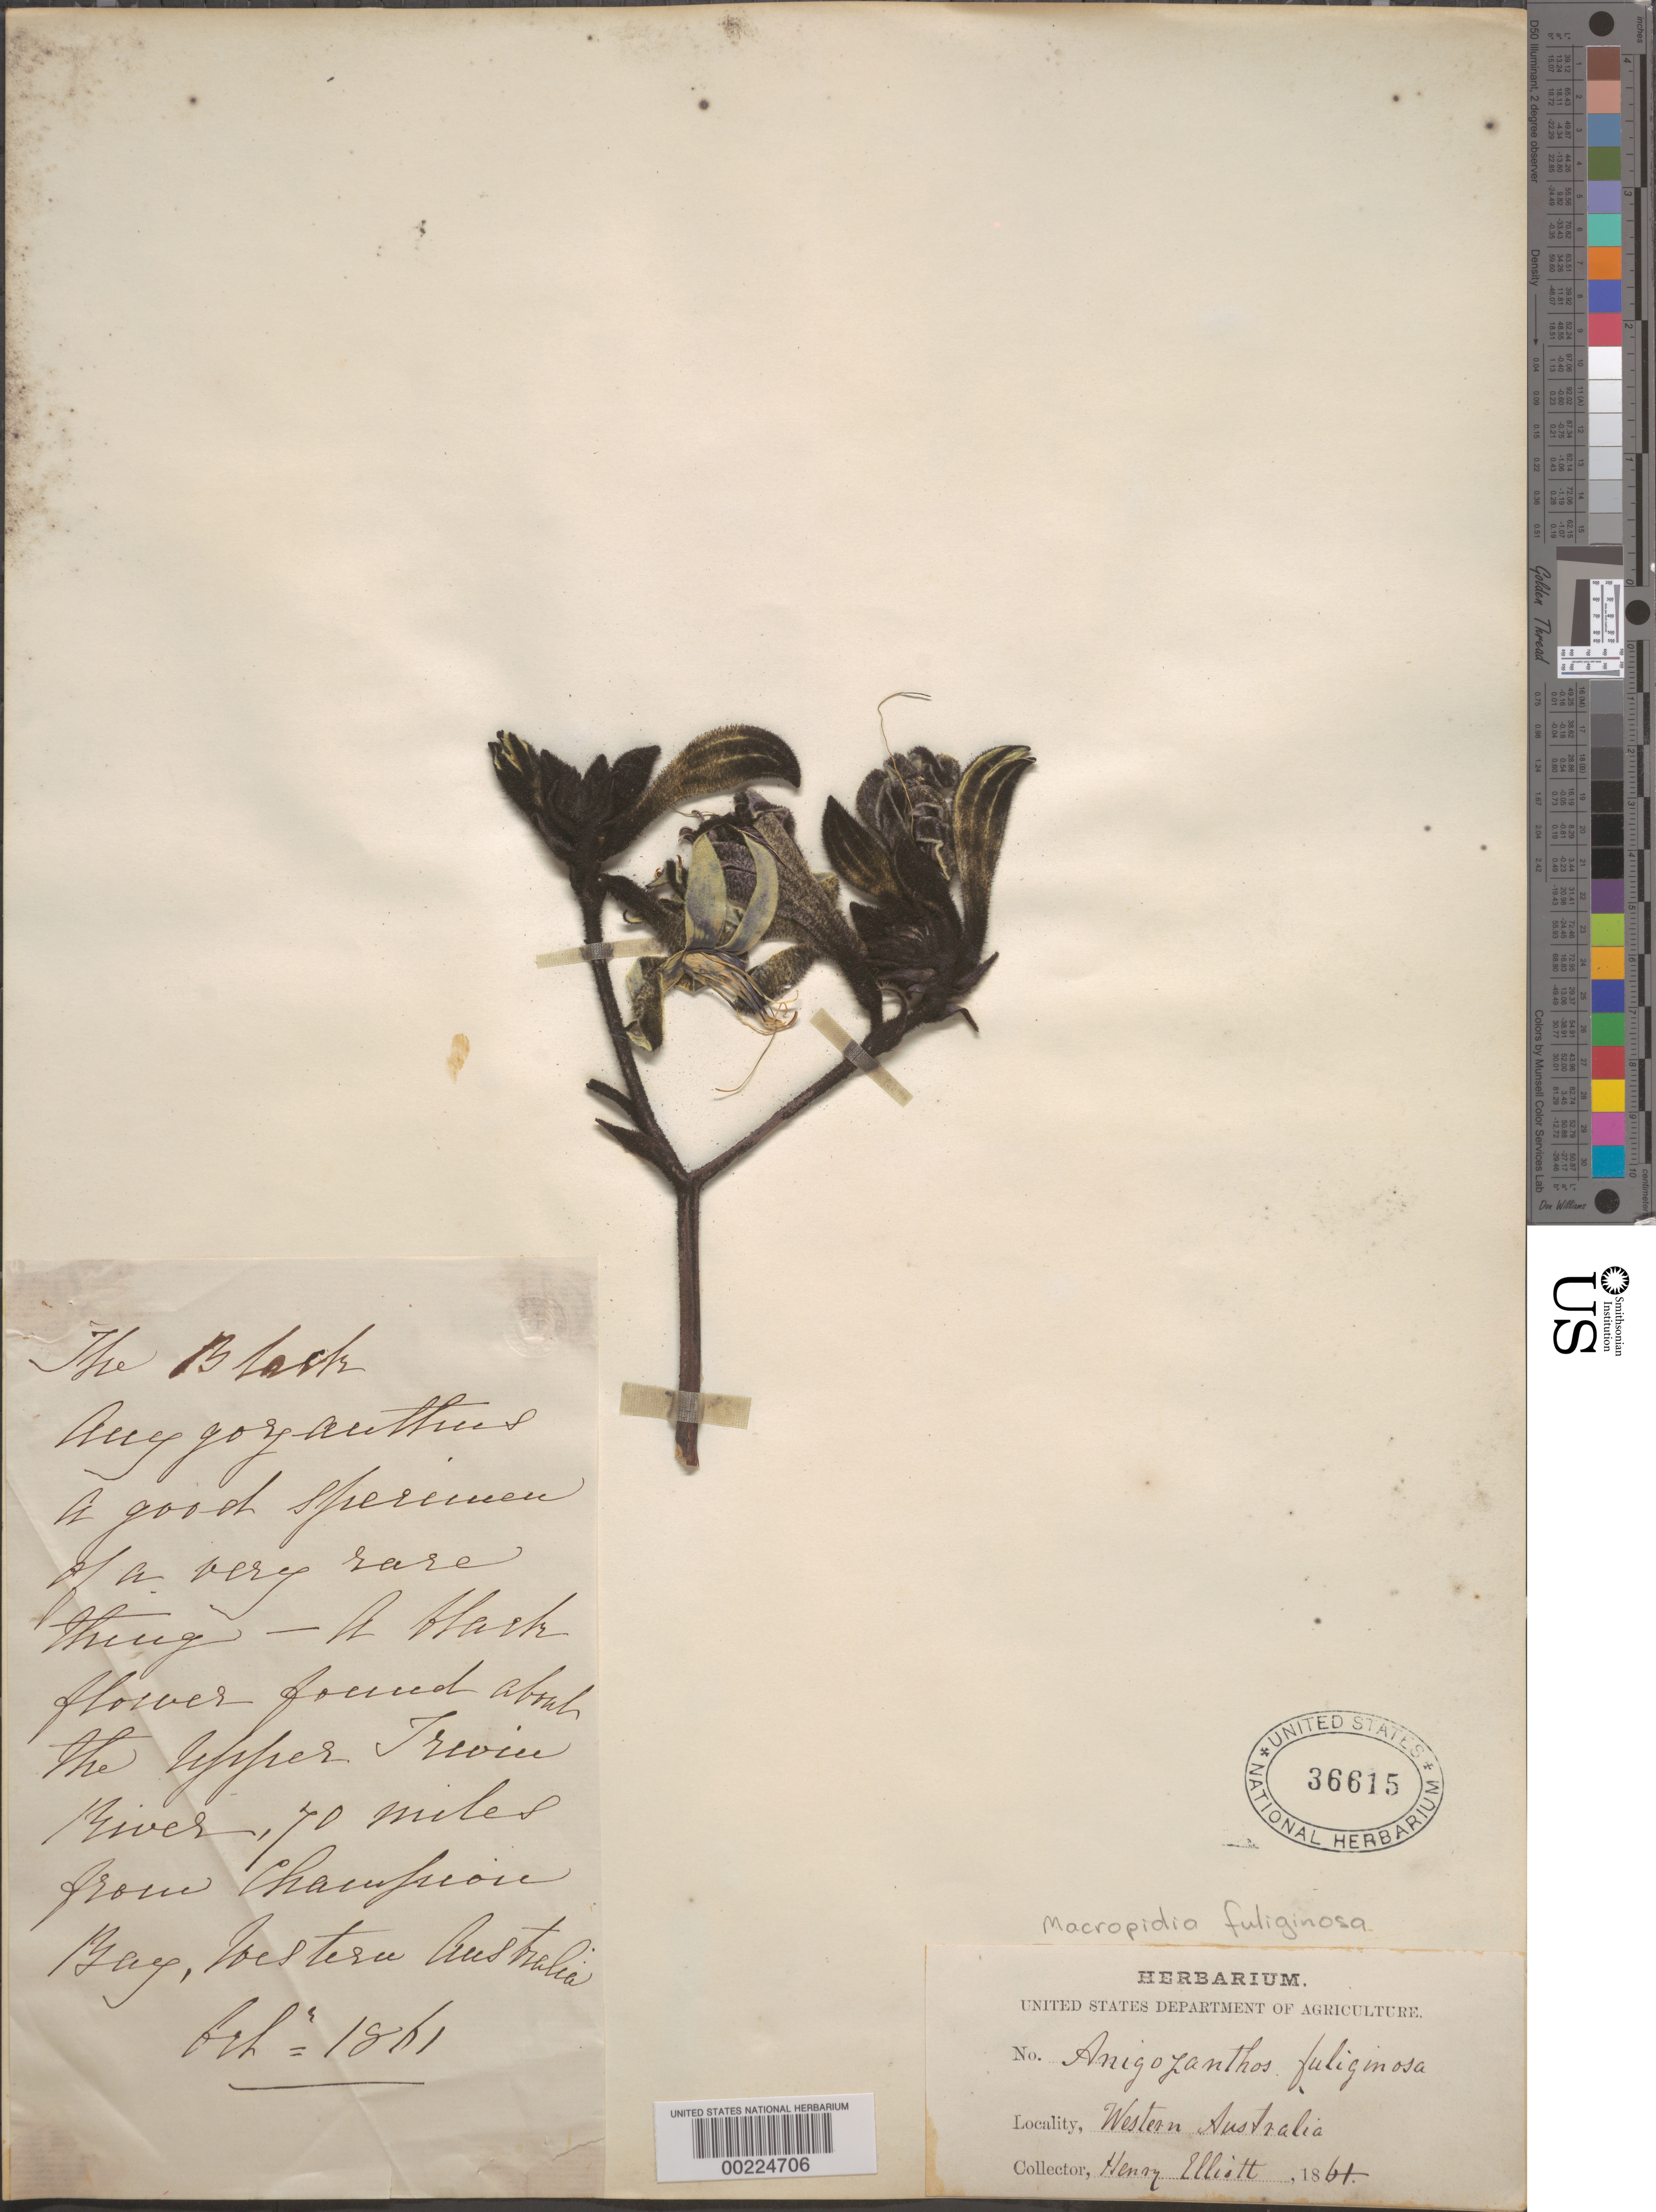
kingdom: Plantae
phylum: Tracheophyta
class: Liliopsida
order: Commelinales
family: Haemodoraceae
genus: Macropidia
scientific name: Macropidia fuliginosa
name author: (Hook.) Druce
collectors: H. Elliott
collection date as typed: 1861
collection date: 1861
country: Australia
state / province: Western Australia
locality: Upper trevice river, 70 mi from campeoie bay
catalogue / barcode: US 36615